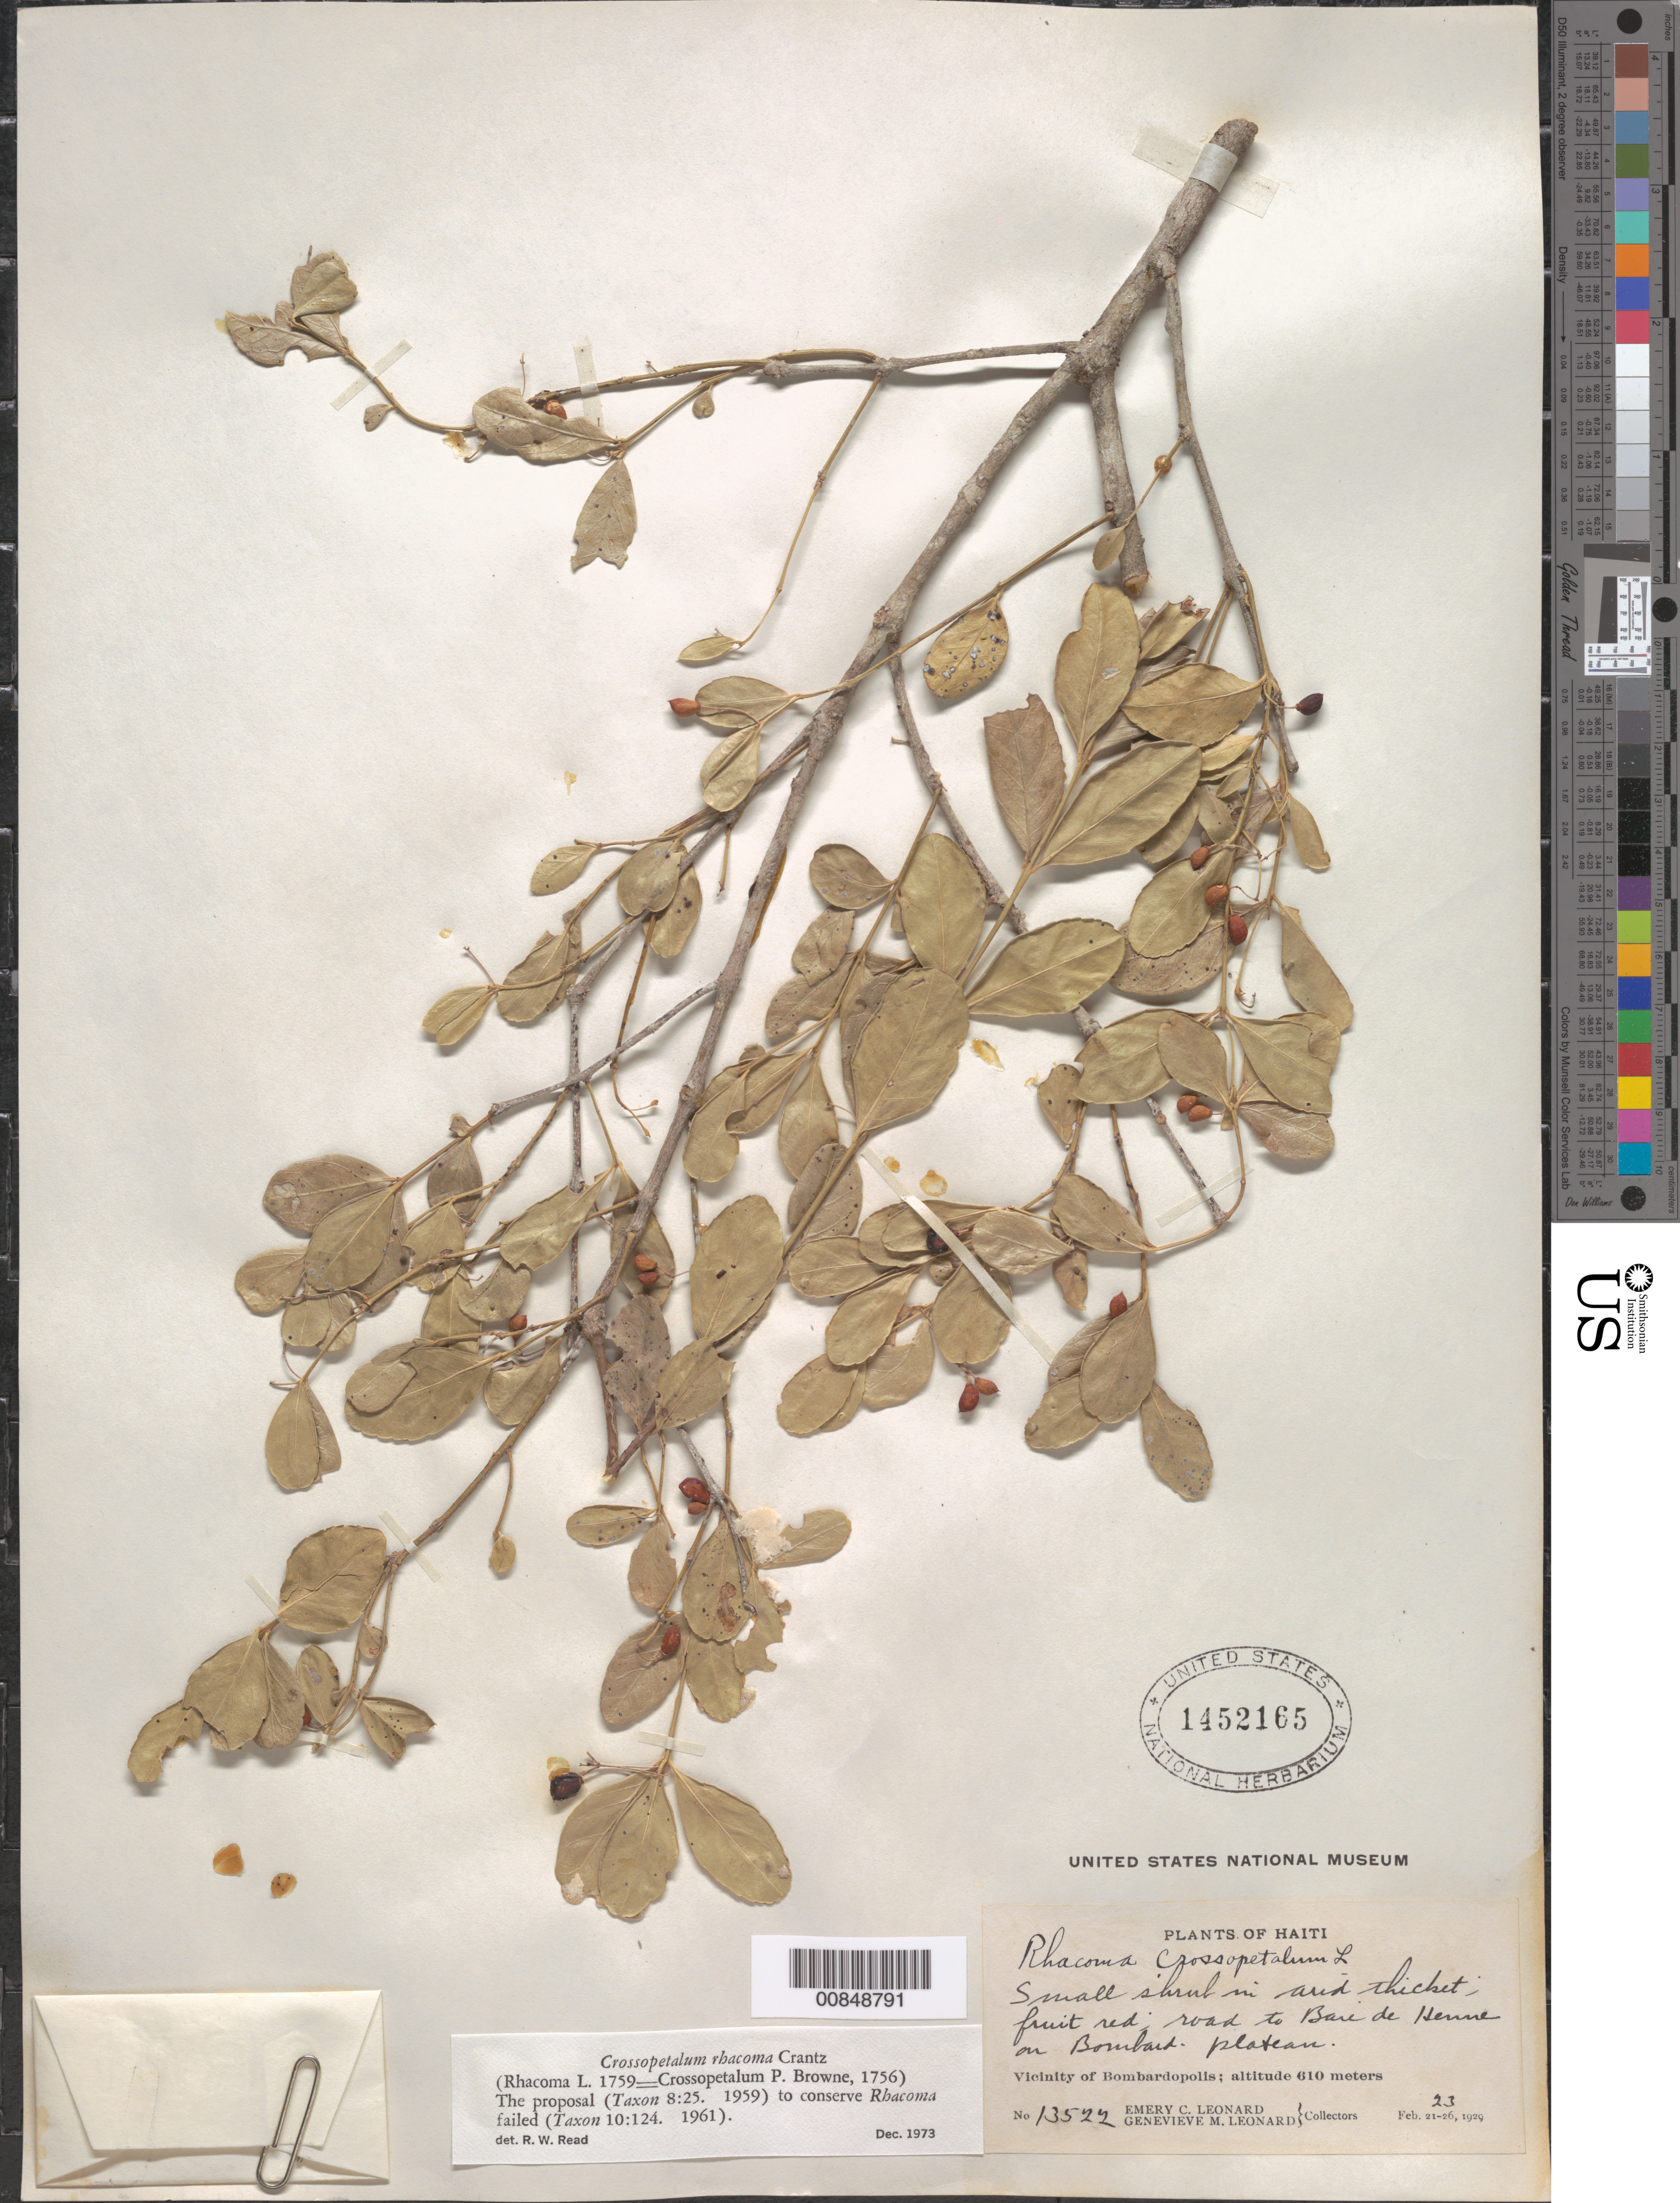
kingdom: Plantae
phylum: Tracheophyta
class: Magnoliopsida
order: Celastrales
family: Celastraceae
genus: Crossopetalum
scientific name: Crossopetalum rhacoma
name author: Crantz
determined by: Read, Robert W., (US), NMNH (UNITED STATES)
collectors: E. C. Leonard & G. M. Leonard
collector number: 13522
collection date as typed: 23 Feb 1929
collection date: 1929-02-23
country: Haiti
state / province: Nord-Ouest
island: Hispaniola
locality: Vicinity of Bombardopolis, road to Baie de Herme on Bombard. plateau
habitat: In arid thicket on plateau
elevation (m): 610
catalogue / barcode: US 1452165